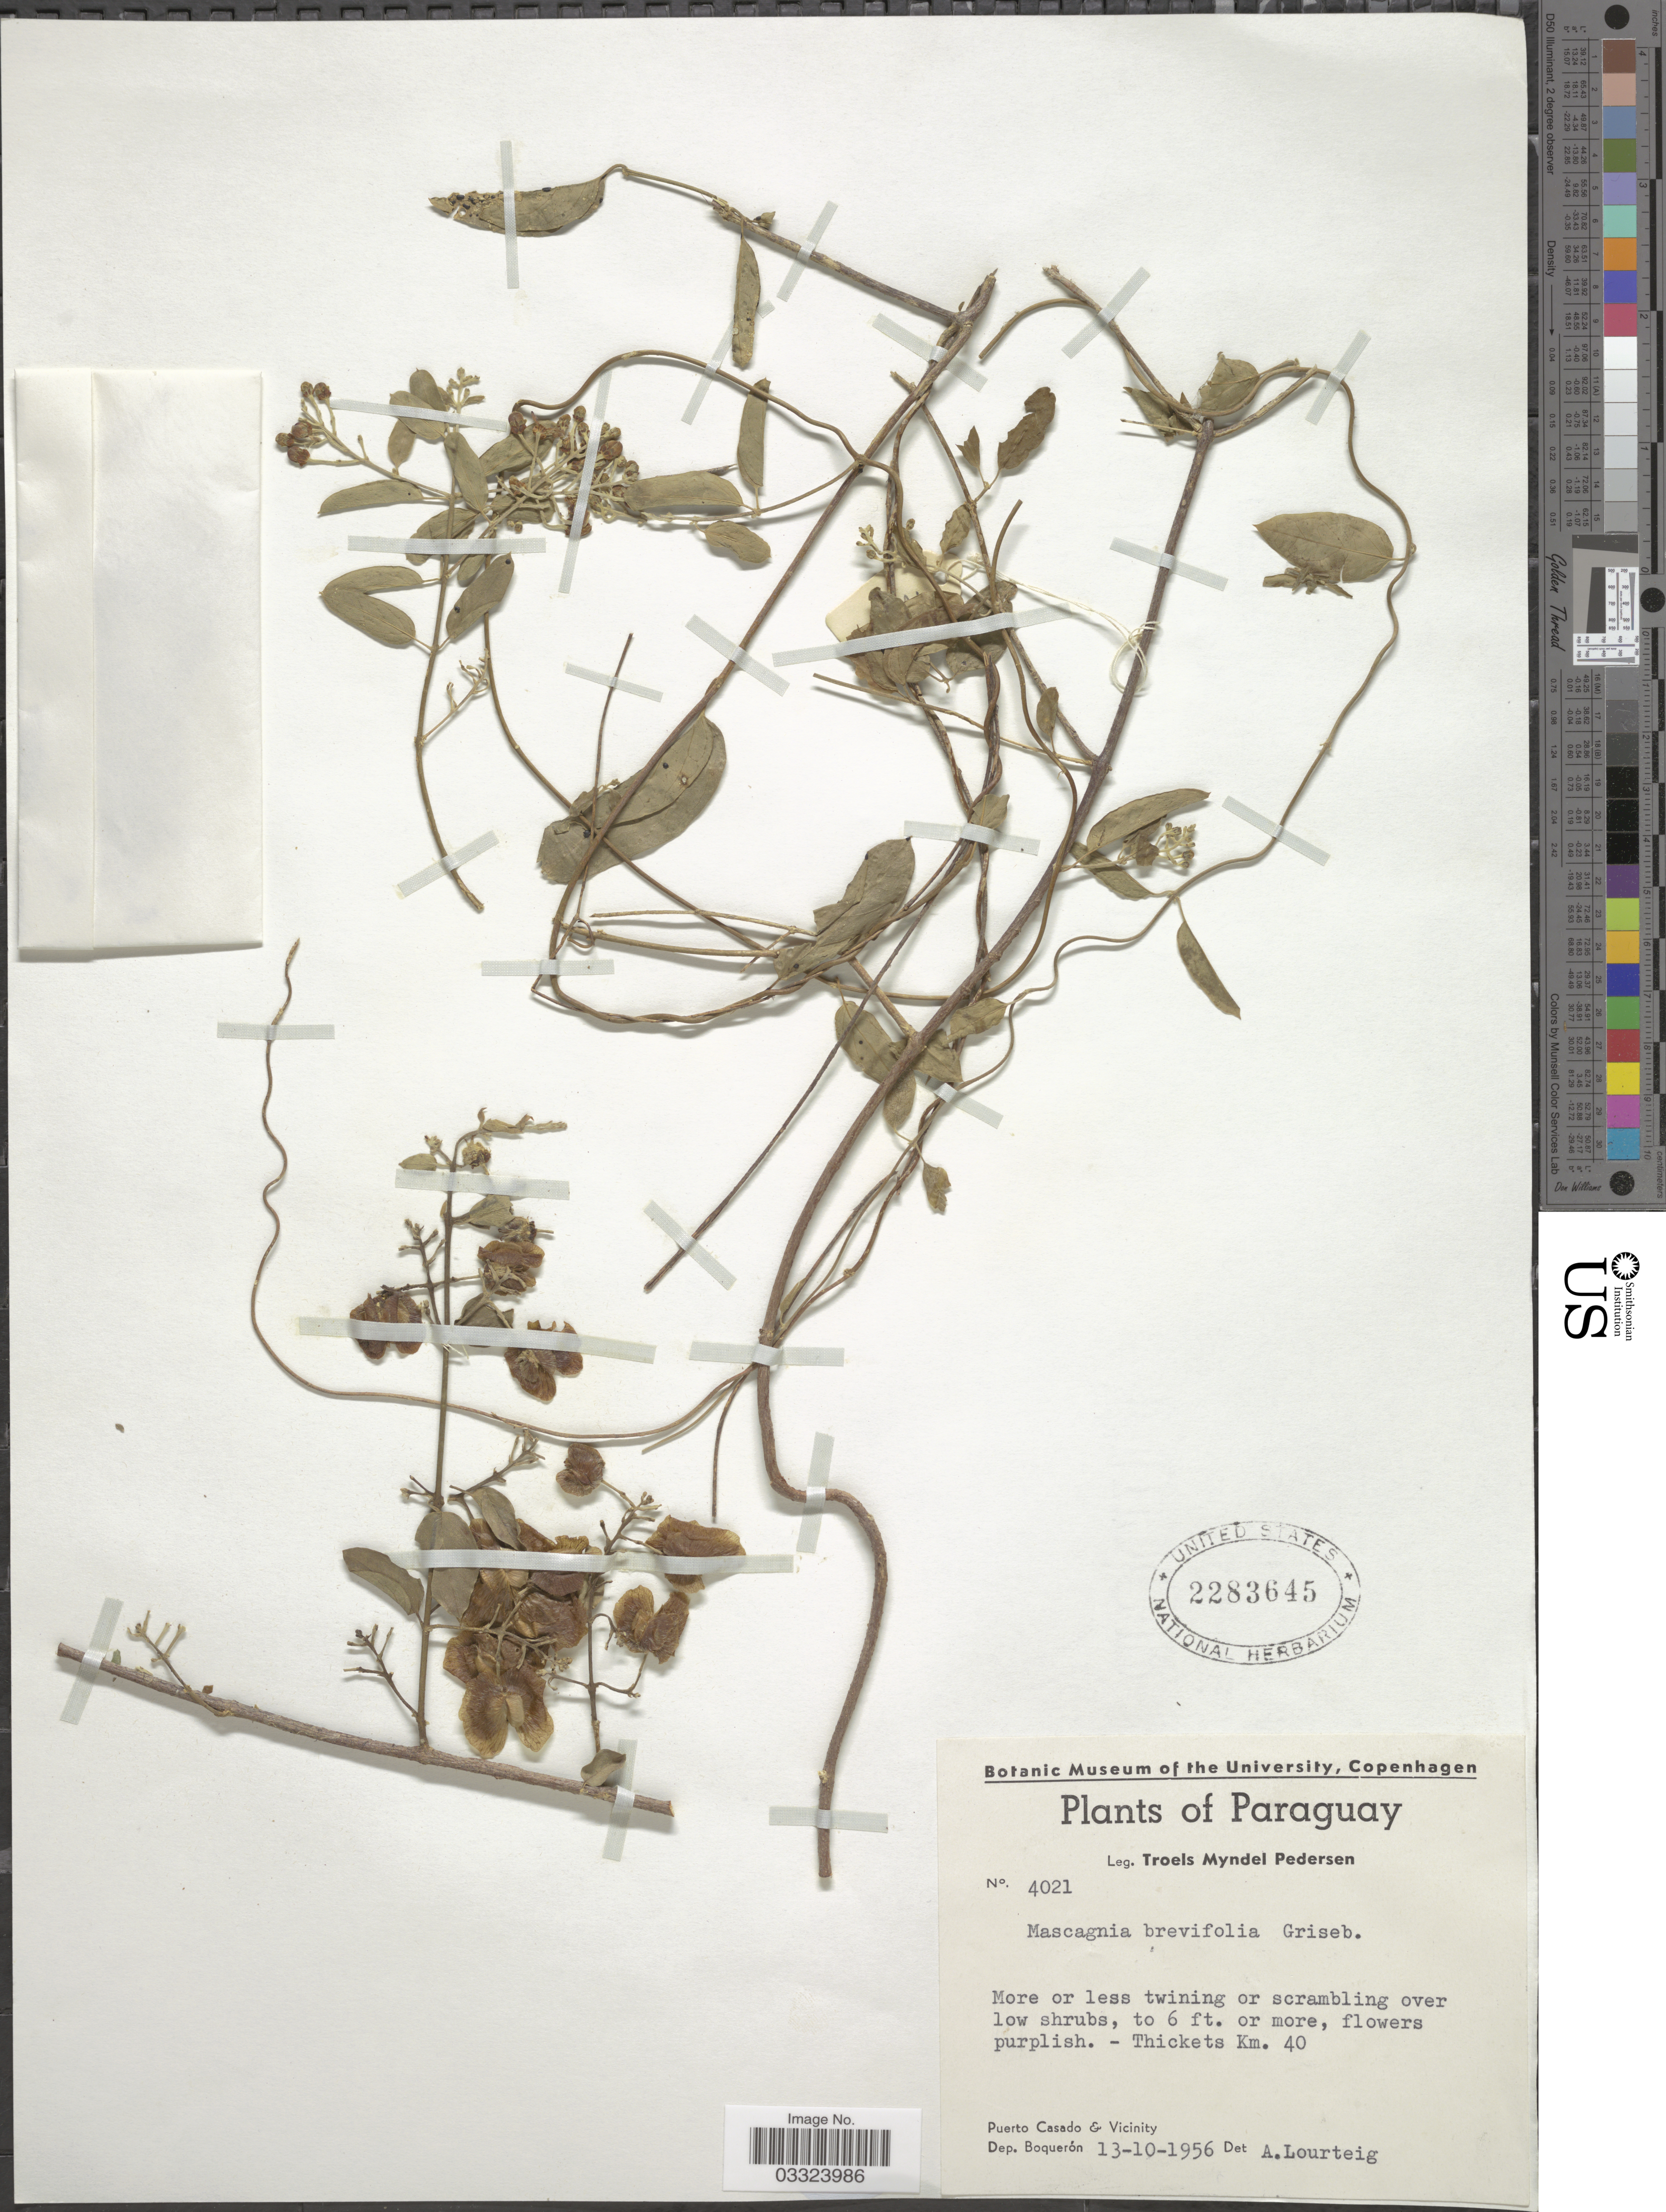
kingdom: Plantae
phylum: Tracheophyta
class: Magnoliopsida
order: Malpighiales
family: Malpighiaceae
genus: Mascagnia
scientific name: Mascagnia brevifolia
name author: Griseb.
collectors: T. Pederson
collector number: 4021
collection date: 1956-10-13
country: Paraguay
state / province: Boqueron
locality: Thickets Km. 40, Puerto Casado & Vicinity, Dep. Boquerón.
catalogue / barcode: US 2283645